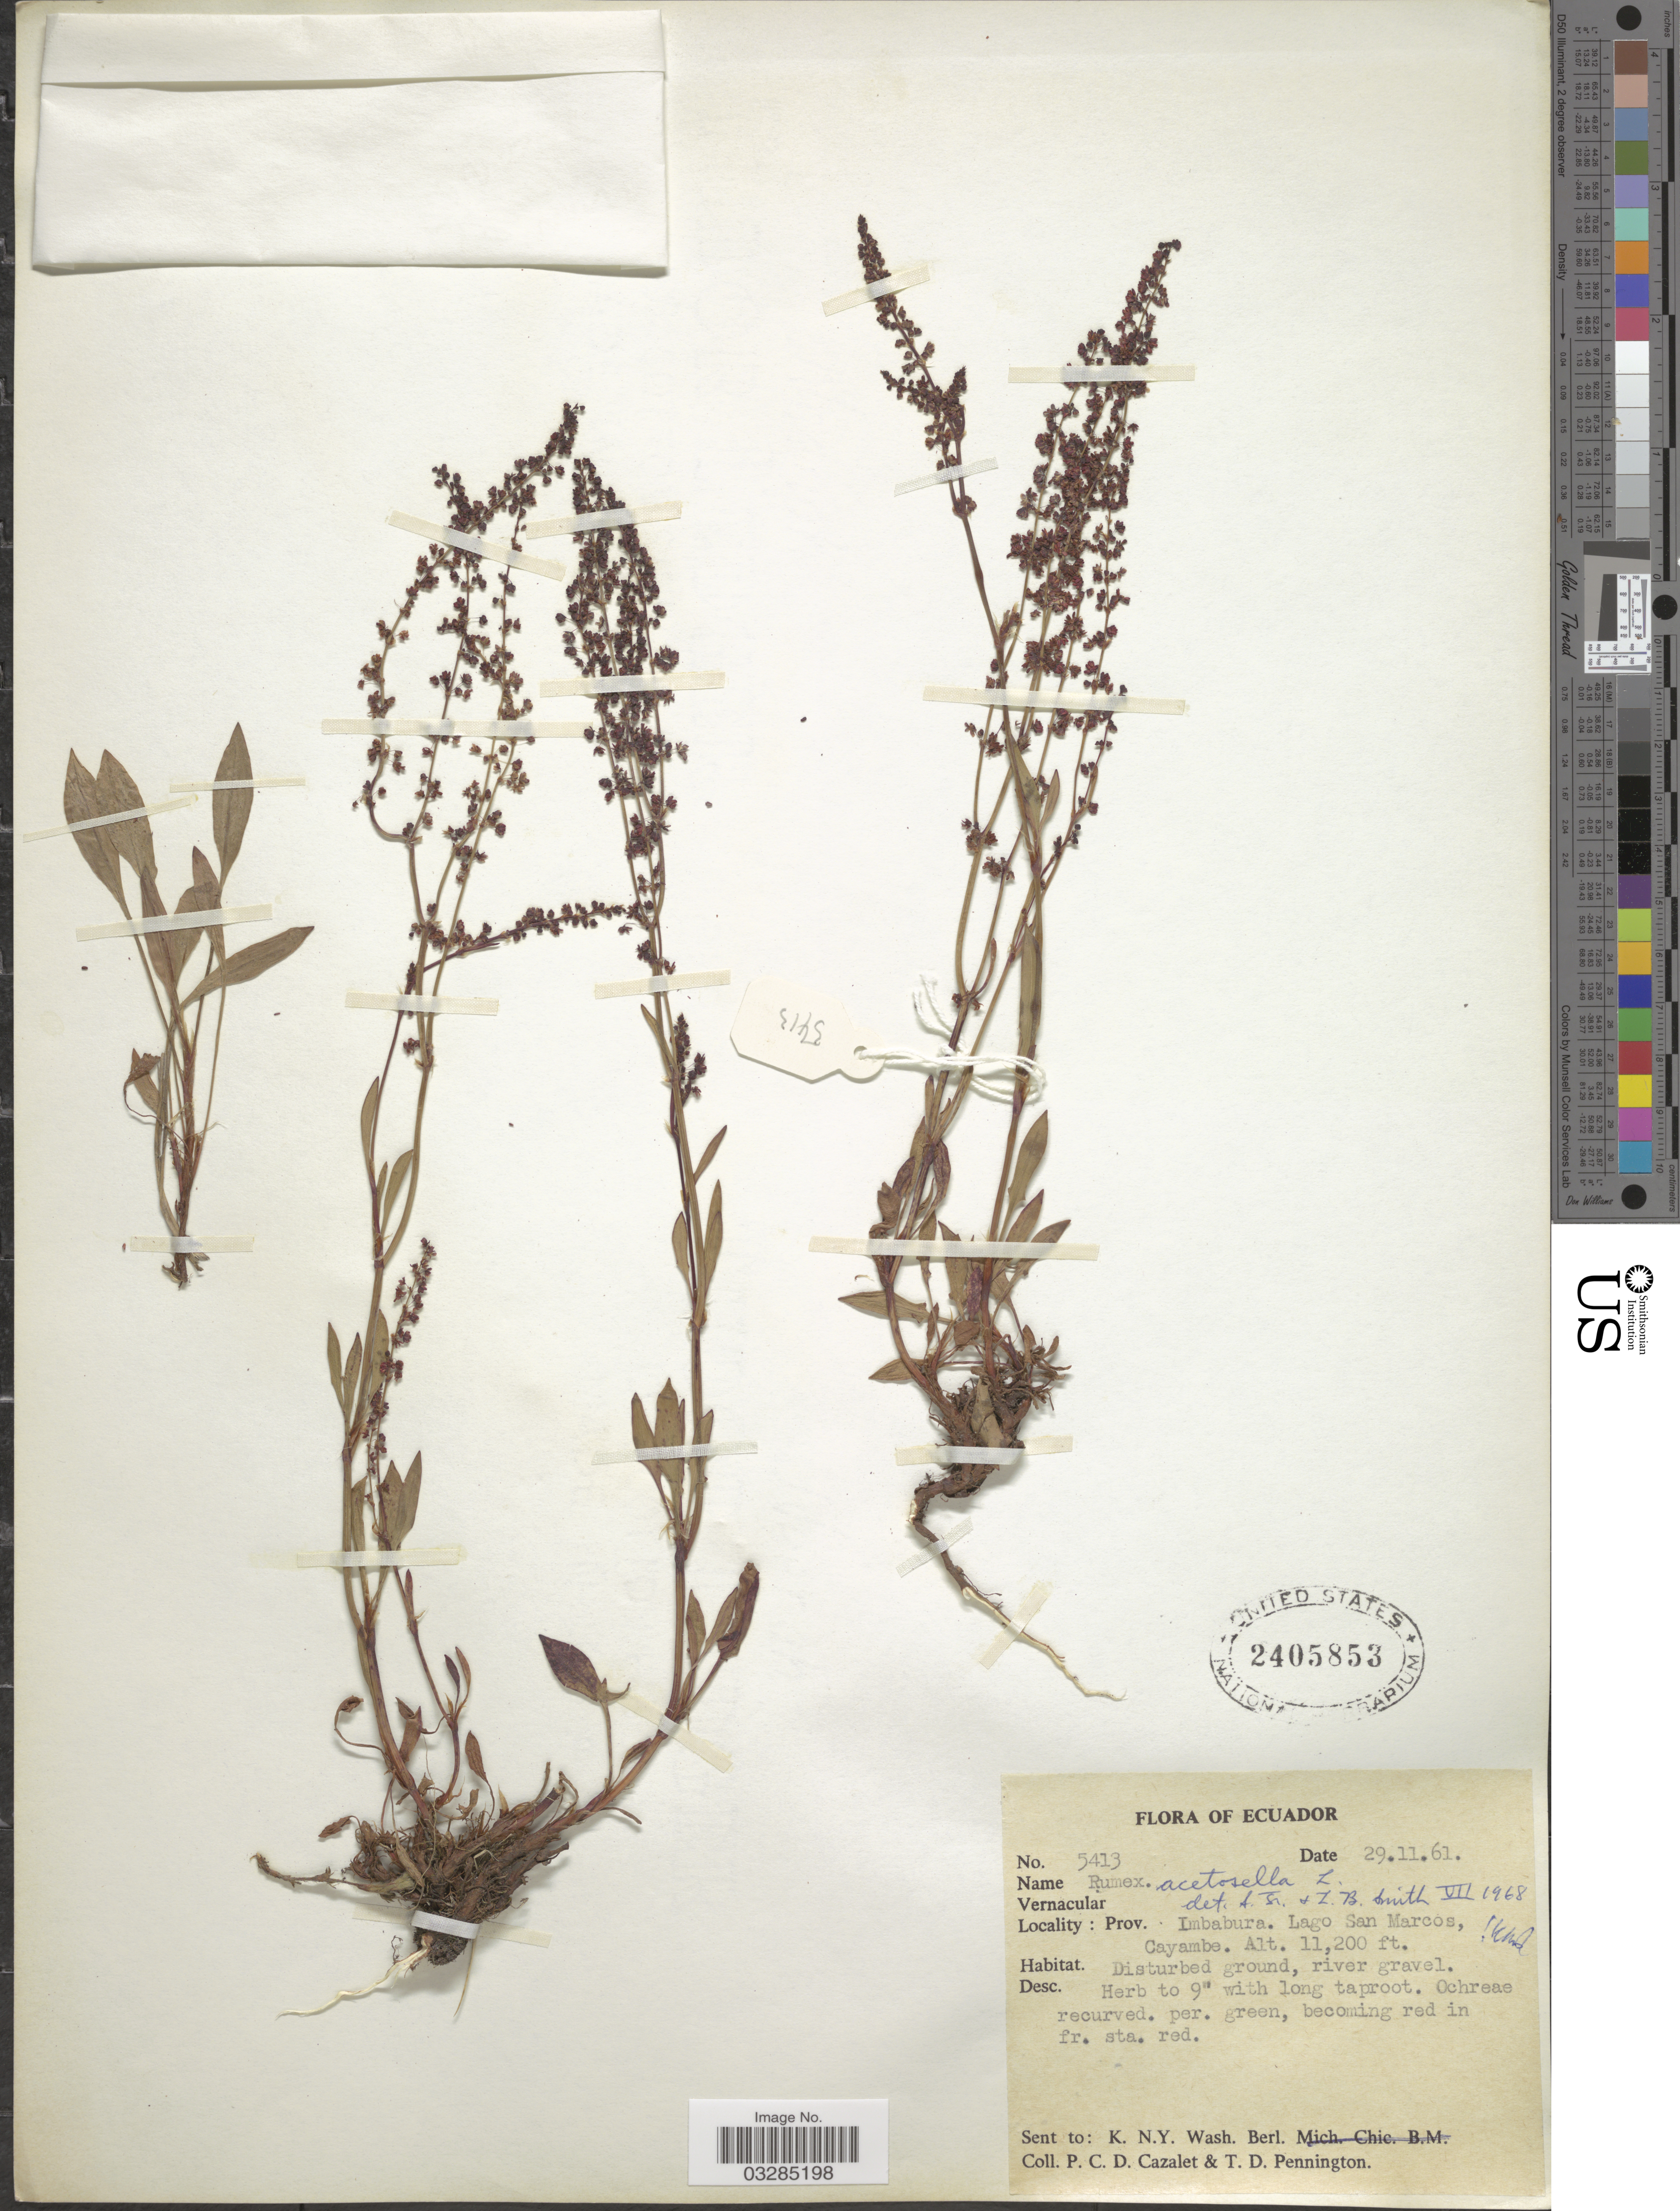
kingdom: Plantae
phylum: Tracheophyta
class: Magnoliopsida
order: Caryophyllales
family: Polygonaceae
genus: Rumex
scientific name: Rumex acetosella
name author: L.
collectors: P. C. D. Cazalet & T. D. Pennington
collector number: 5413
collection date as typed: Transcribed d/m/y: 29/11/61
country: Ecuador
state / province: Imbabura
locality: Lago San Marcos, Cayambe.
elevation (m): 3414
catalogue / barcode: US 2405853